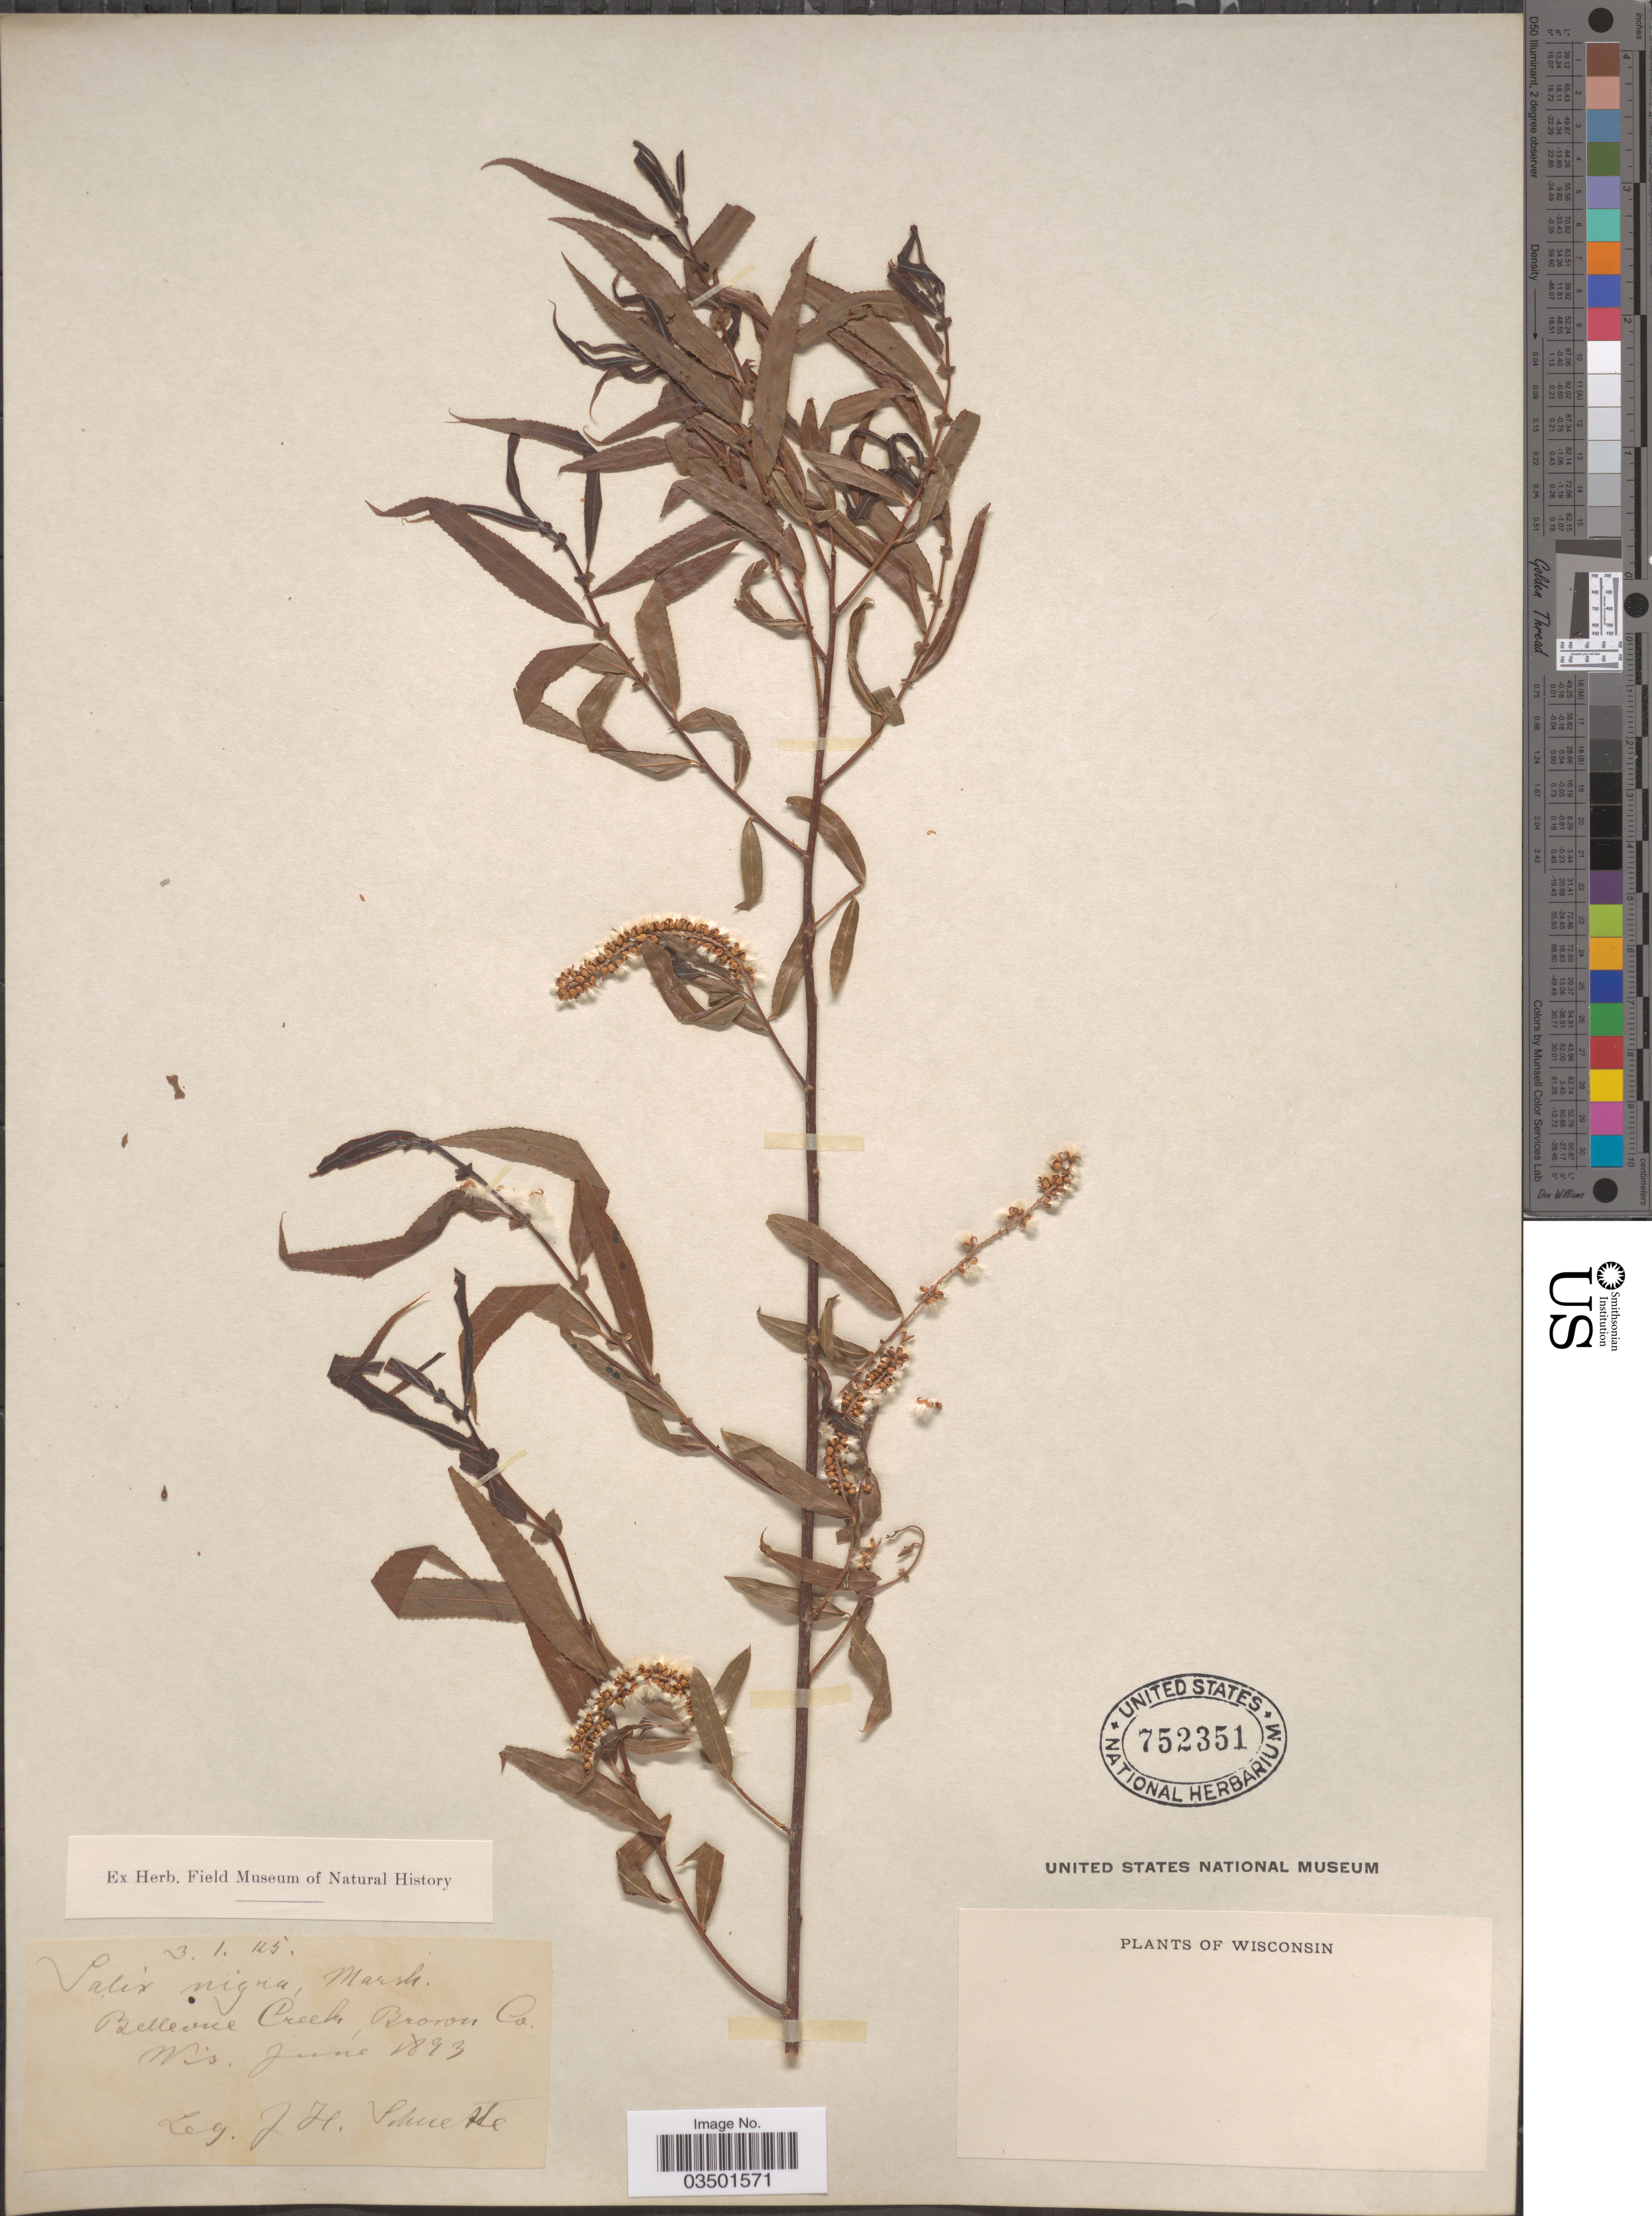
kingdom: Plantae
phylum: Tracheophyta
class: Magnoliopsida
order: Malpighiales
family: Salicaceae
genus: Salix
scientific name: Salix nigra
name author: Marshall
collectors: J. H. Schuette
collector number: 31125?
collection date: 1893-06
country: United States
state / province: Wisconsin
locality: Bellevue Creek, Brown Co.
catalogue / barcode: US 752351